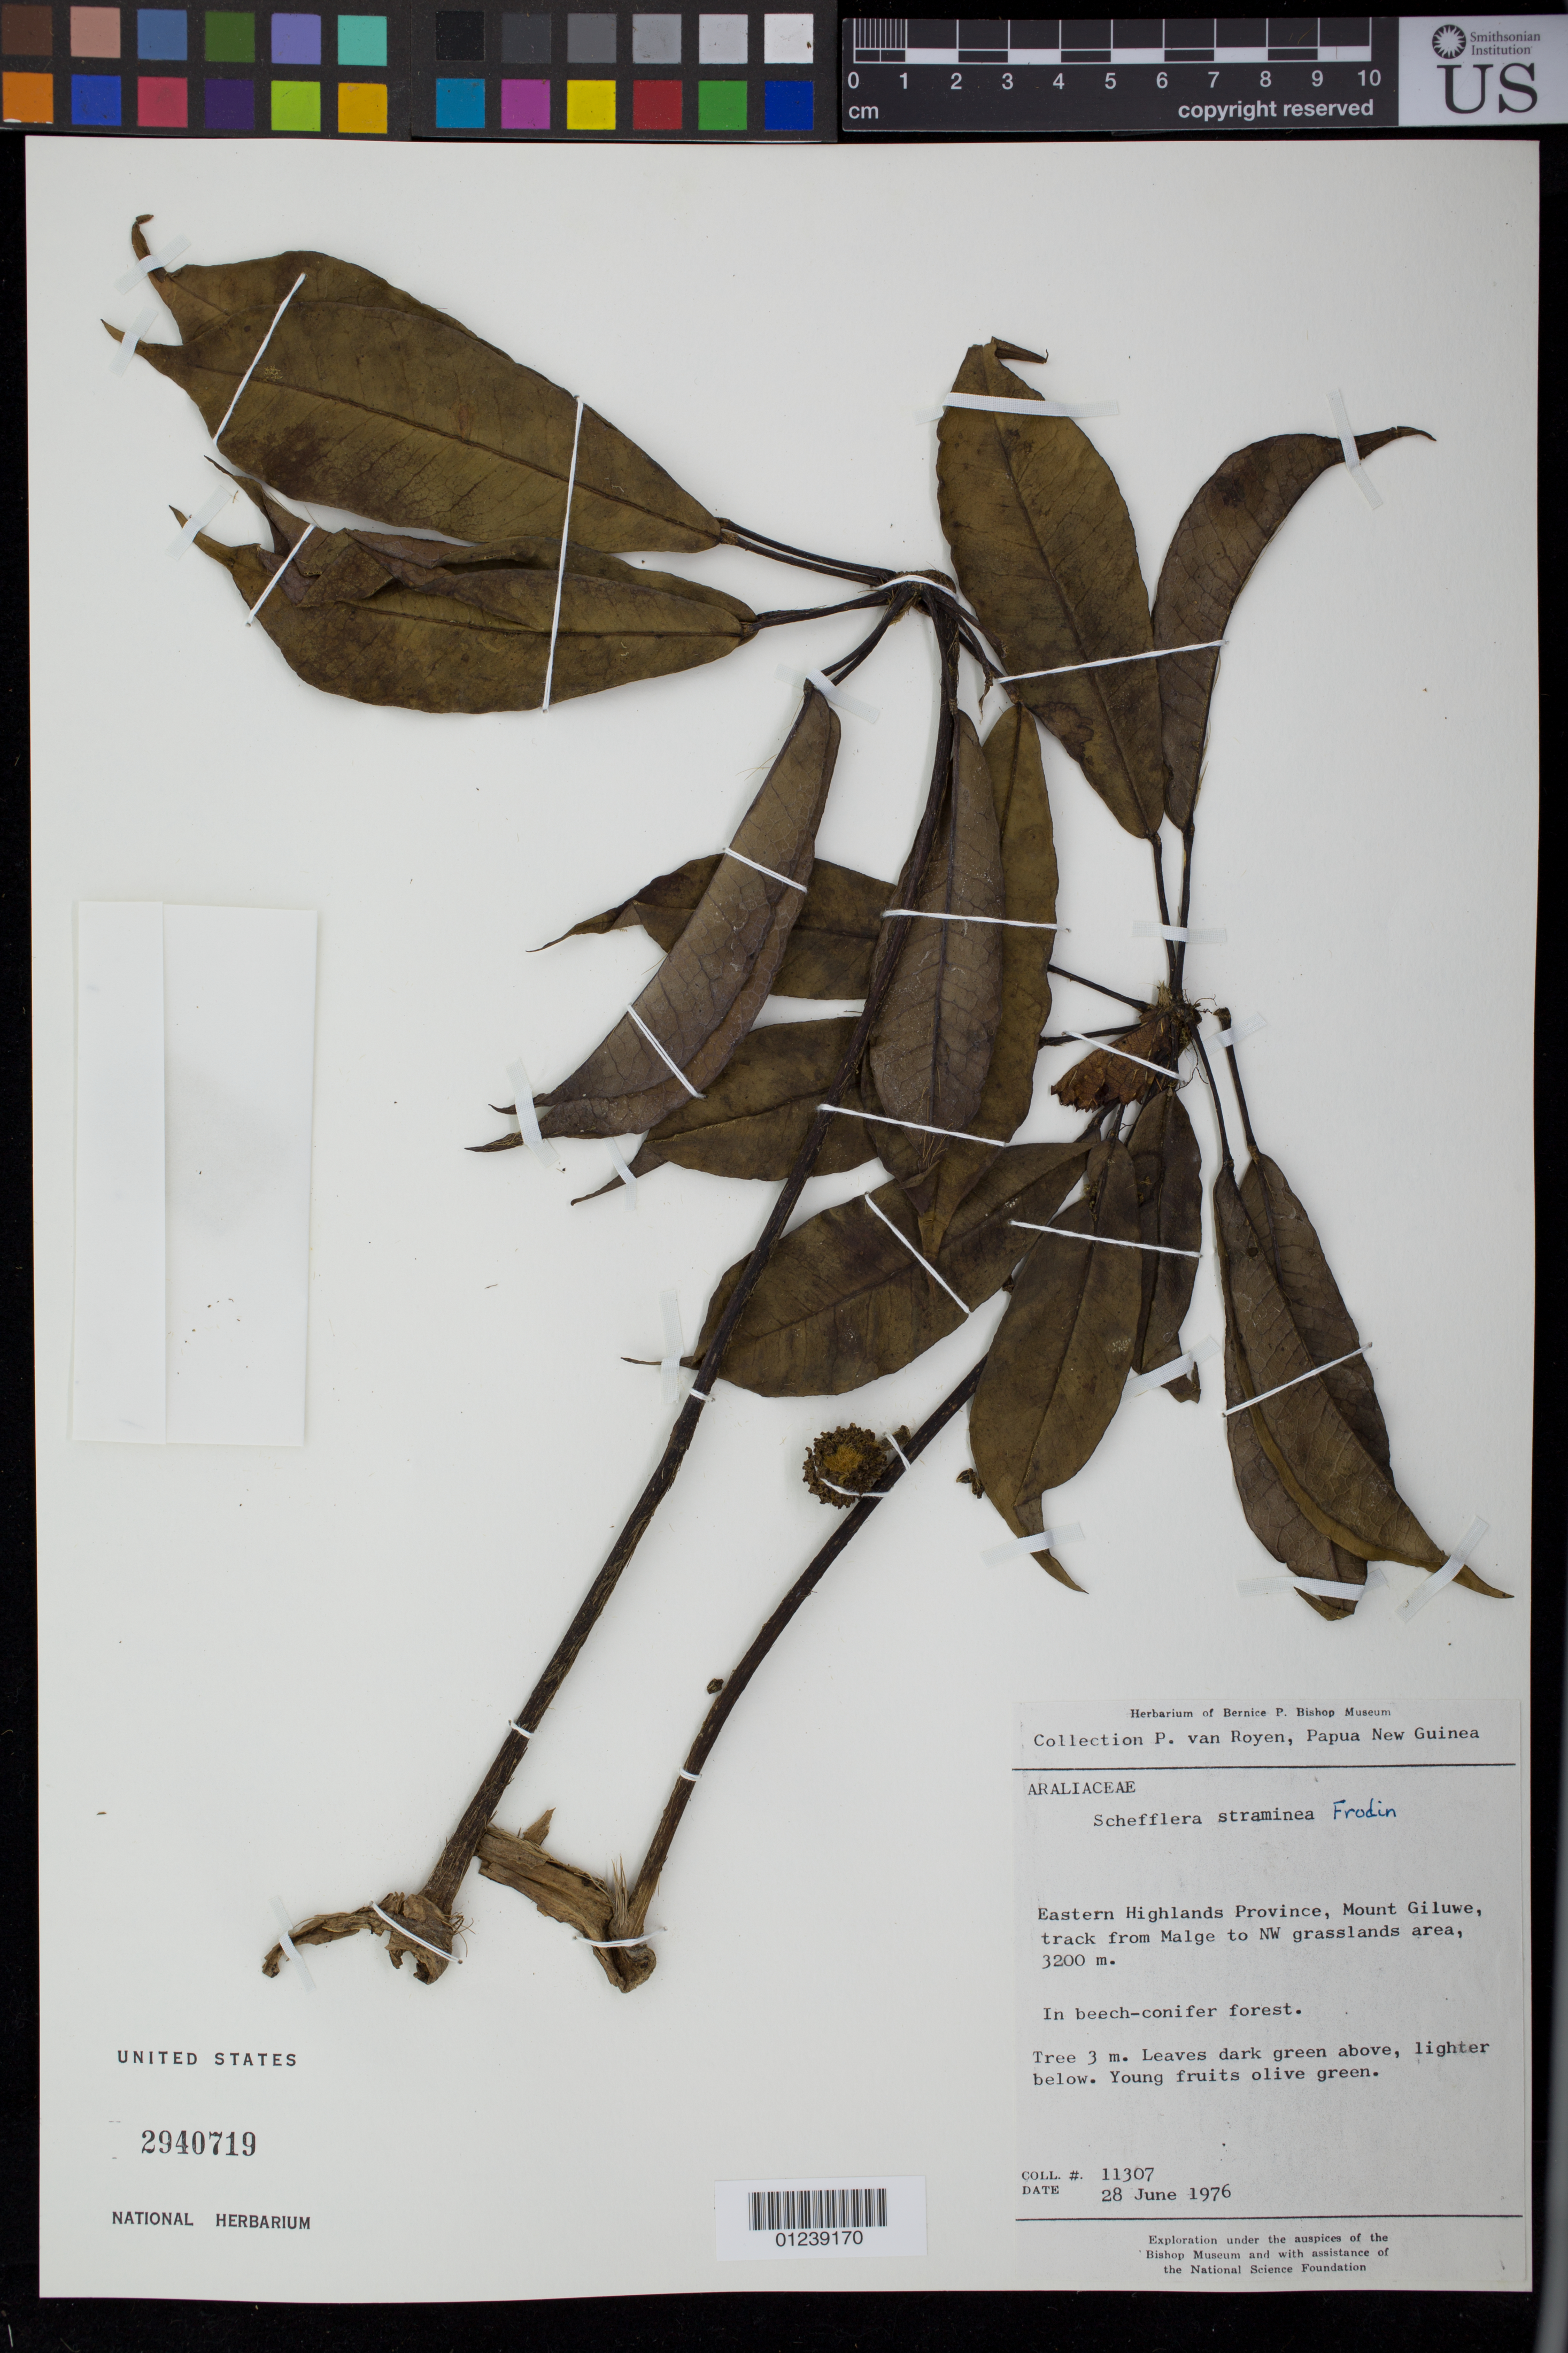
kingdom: Plantae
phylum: Tracheophyta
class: Magnoliopsida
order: Apiales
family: Araliaceae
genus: Schefflera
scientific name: Schefflera straminea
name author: Frodin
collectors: P. van Royen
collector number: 11307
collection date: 1976-06-28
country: Papua New Guinea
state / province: Eastern Highlands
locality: Mount Giluwe, track from Malge to NW grasslands area.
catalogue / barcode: US 2940719